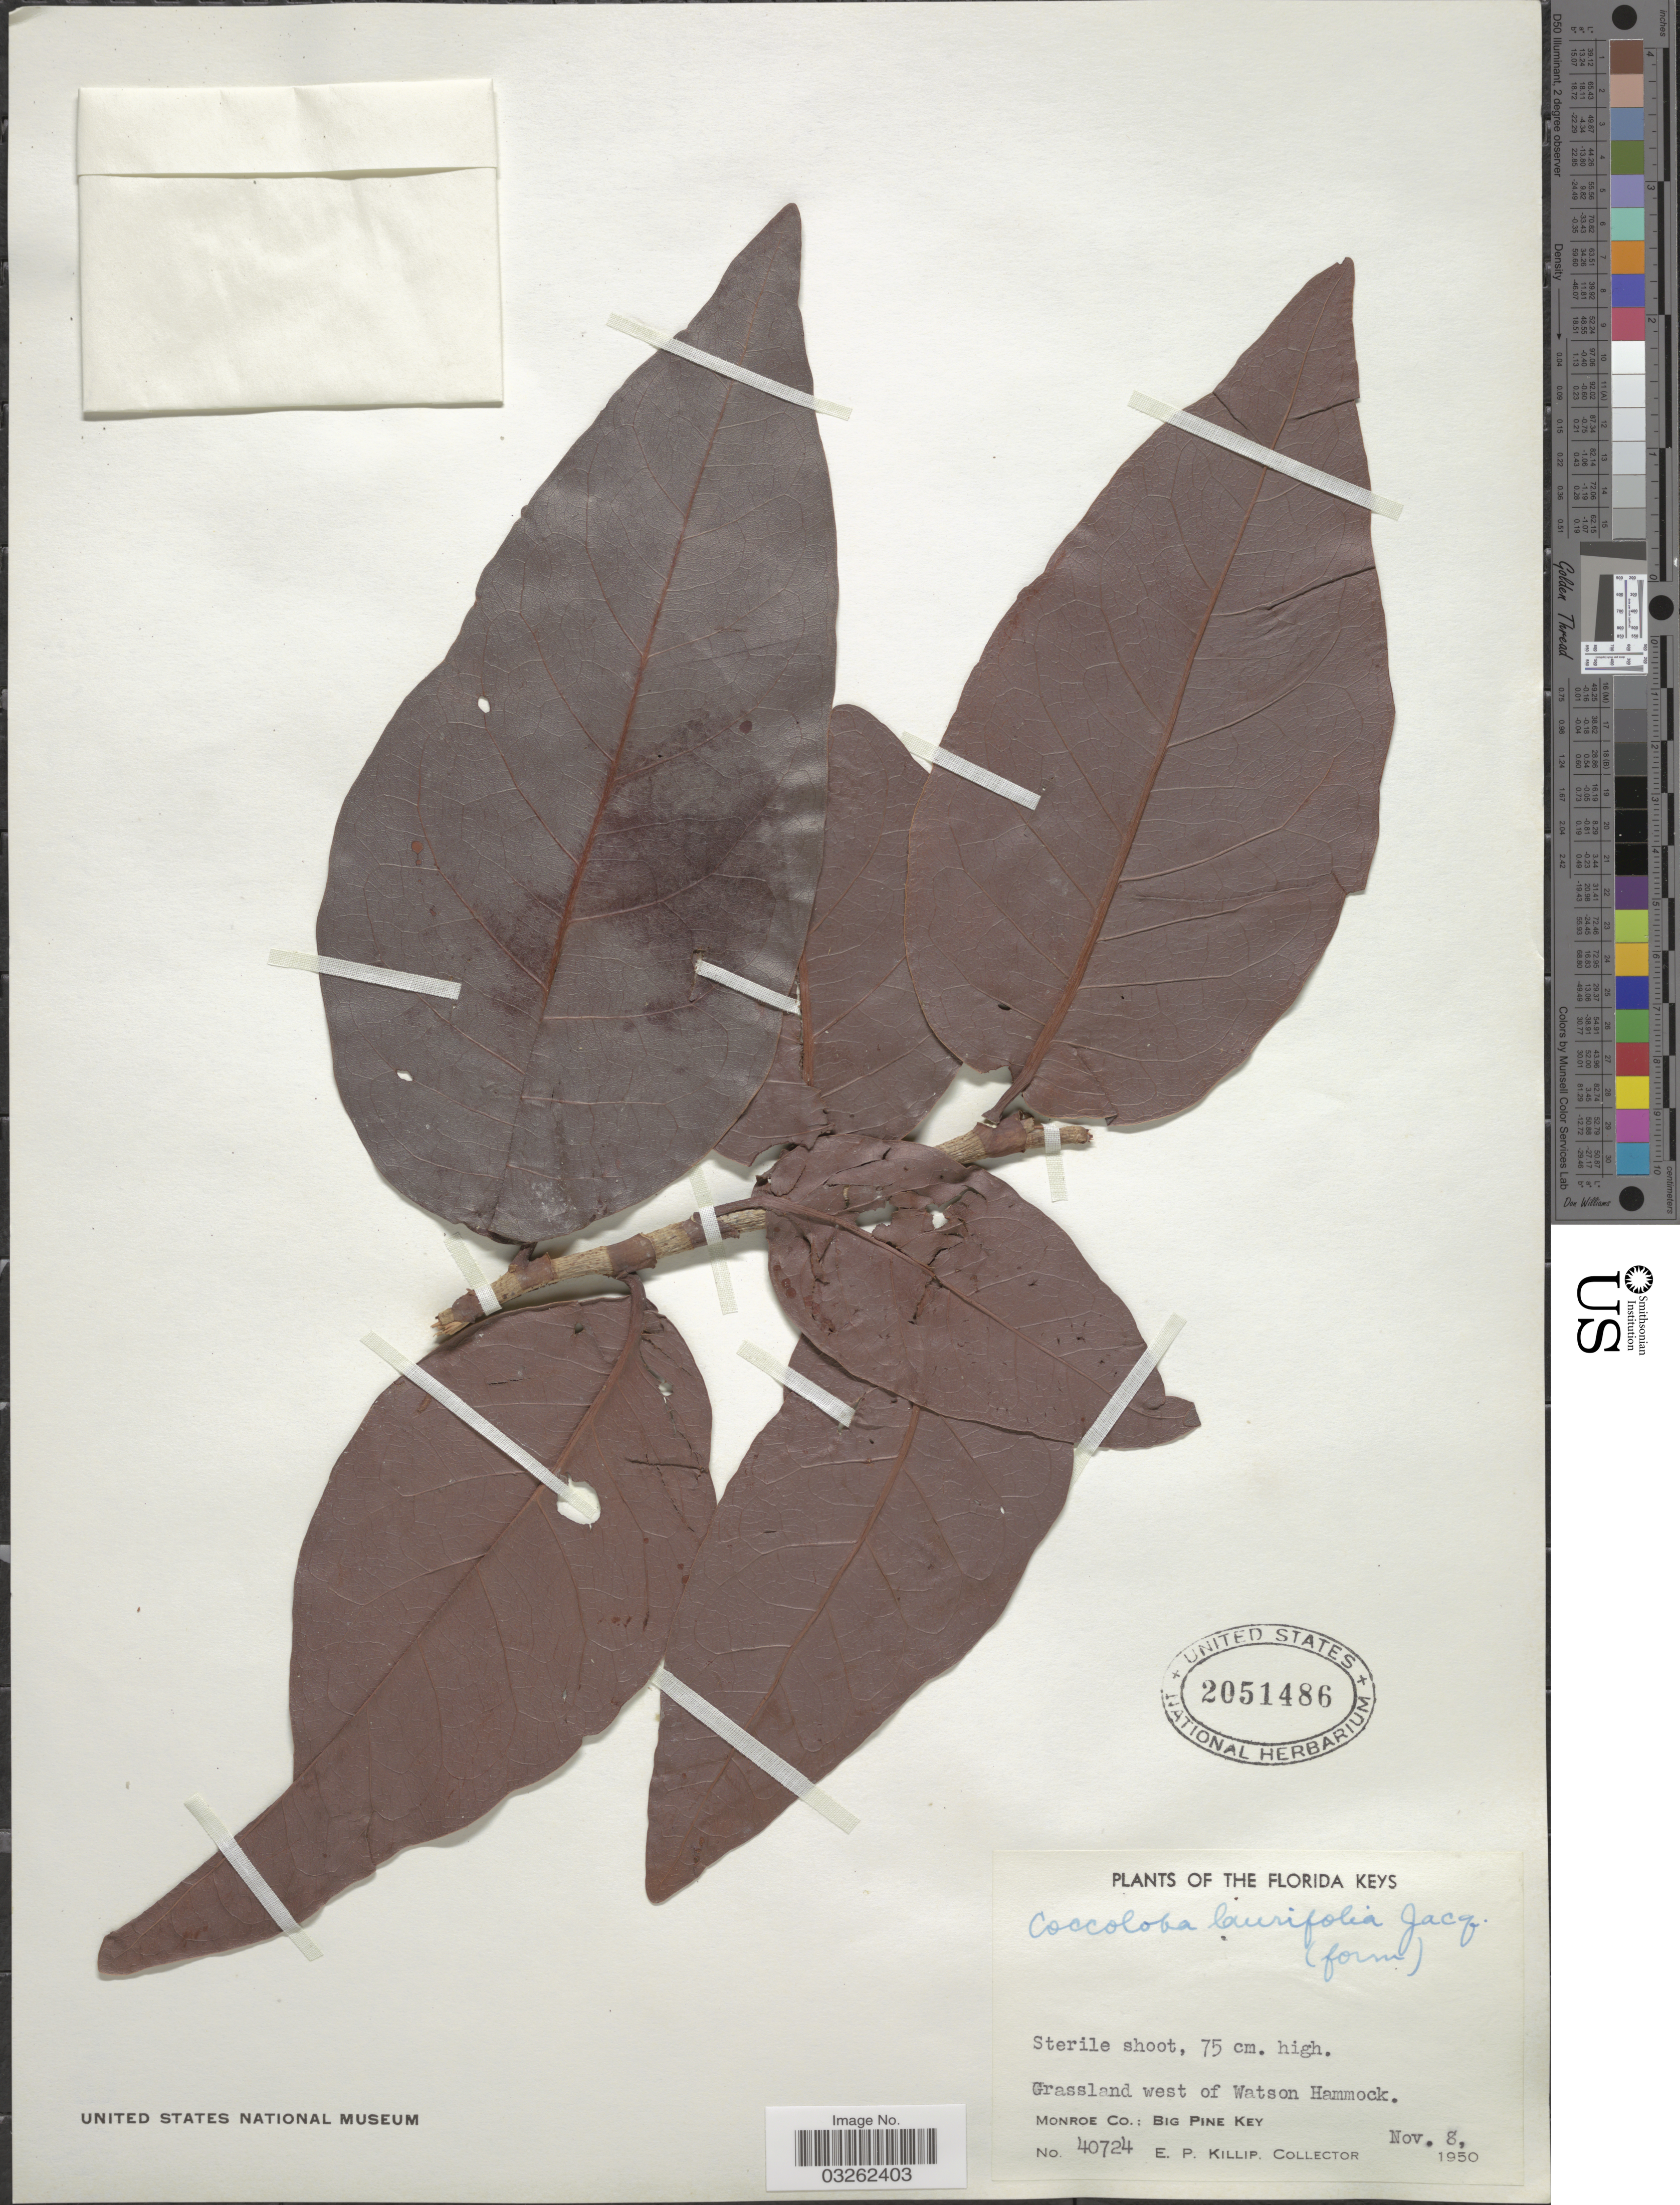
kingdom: Plantae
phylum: Tracheophyta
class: Magnoliopsida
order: Caryophyllales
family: Polygonaceae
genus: Coccoloba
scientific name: Coccoloba diversifolia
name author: Jacq.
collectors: E. P. Killip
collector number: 40724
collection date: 1950-11-08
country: United States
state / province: Florida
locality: The Florida Keys, Grassland west of Watson Hammock. Monroe Co.: Big Pine Key.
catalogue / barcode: US 2051486